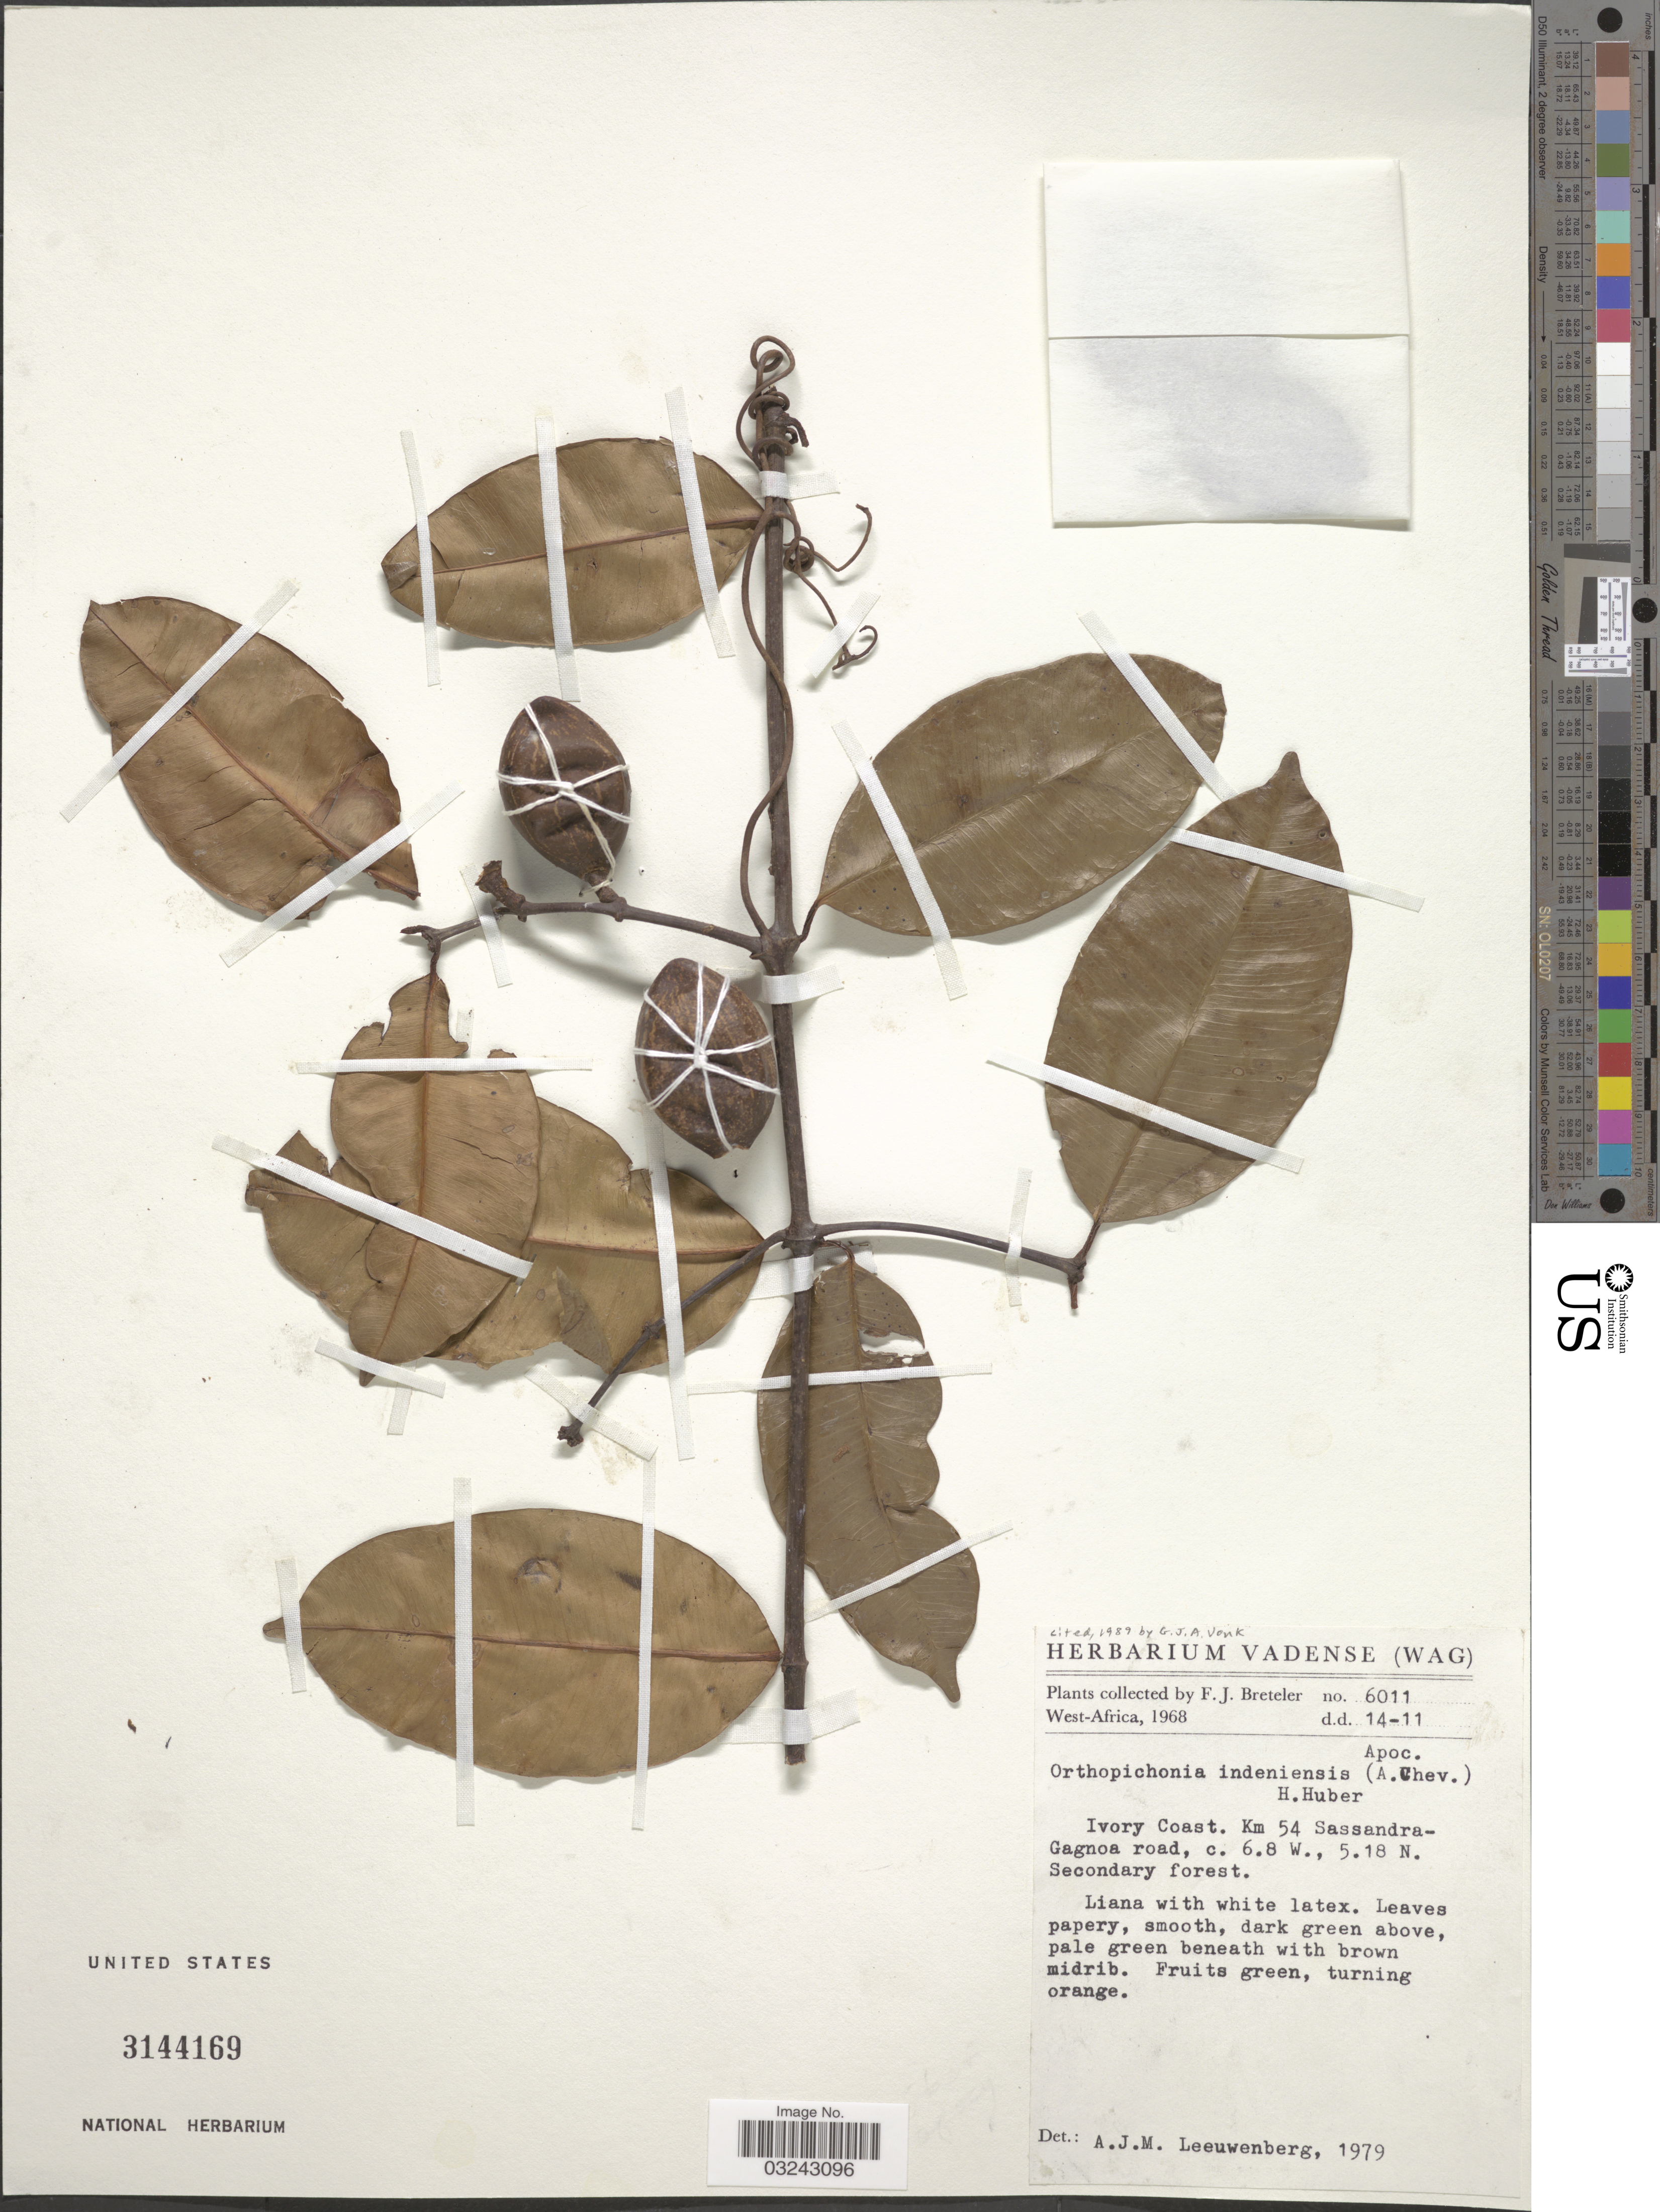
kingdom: Plantae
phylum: Tracheophyta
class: Magnoliopsida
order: Gentianales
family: Apocynaceae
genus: Orthopichonia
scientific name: Orthopichonia indeniensis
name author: (A. Chev.) H. Huber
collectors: F. J. Breteler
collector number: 6011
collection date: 1968-11-14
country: Ivory Coast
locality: West-Africa, Km 54 Sassandra-Gagnoa road.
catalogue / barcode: US 3144169